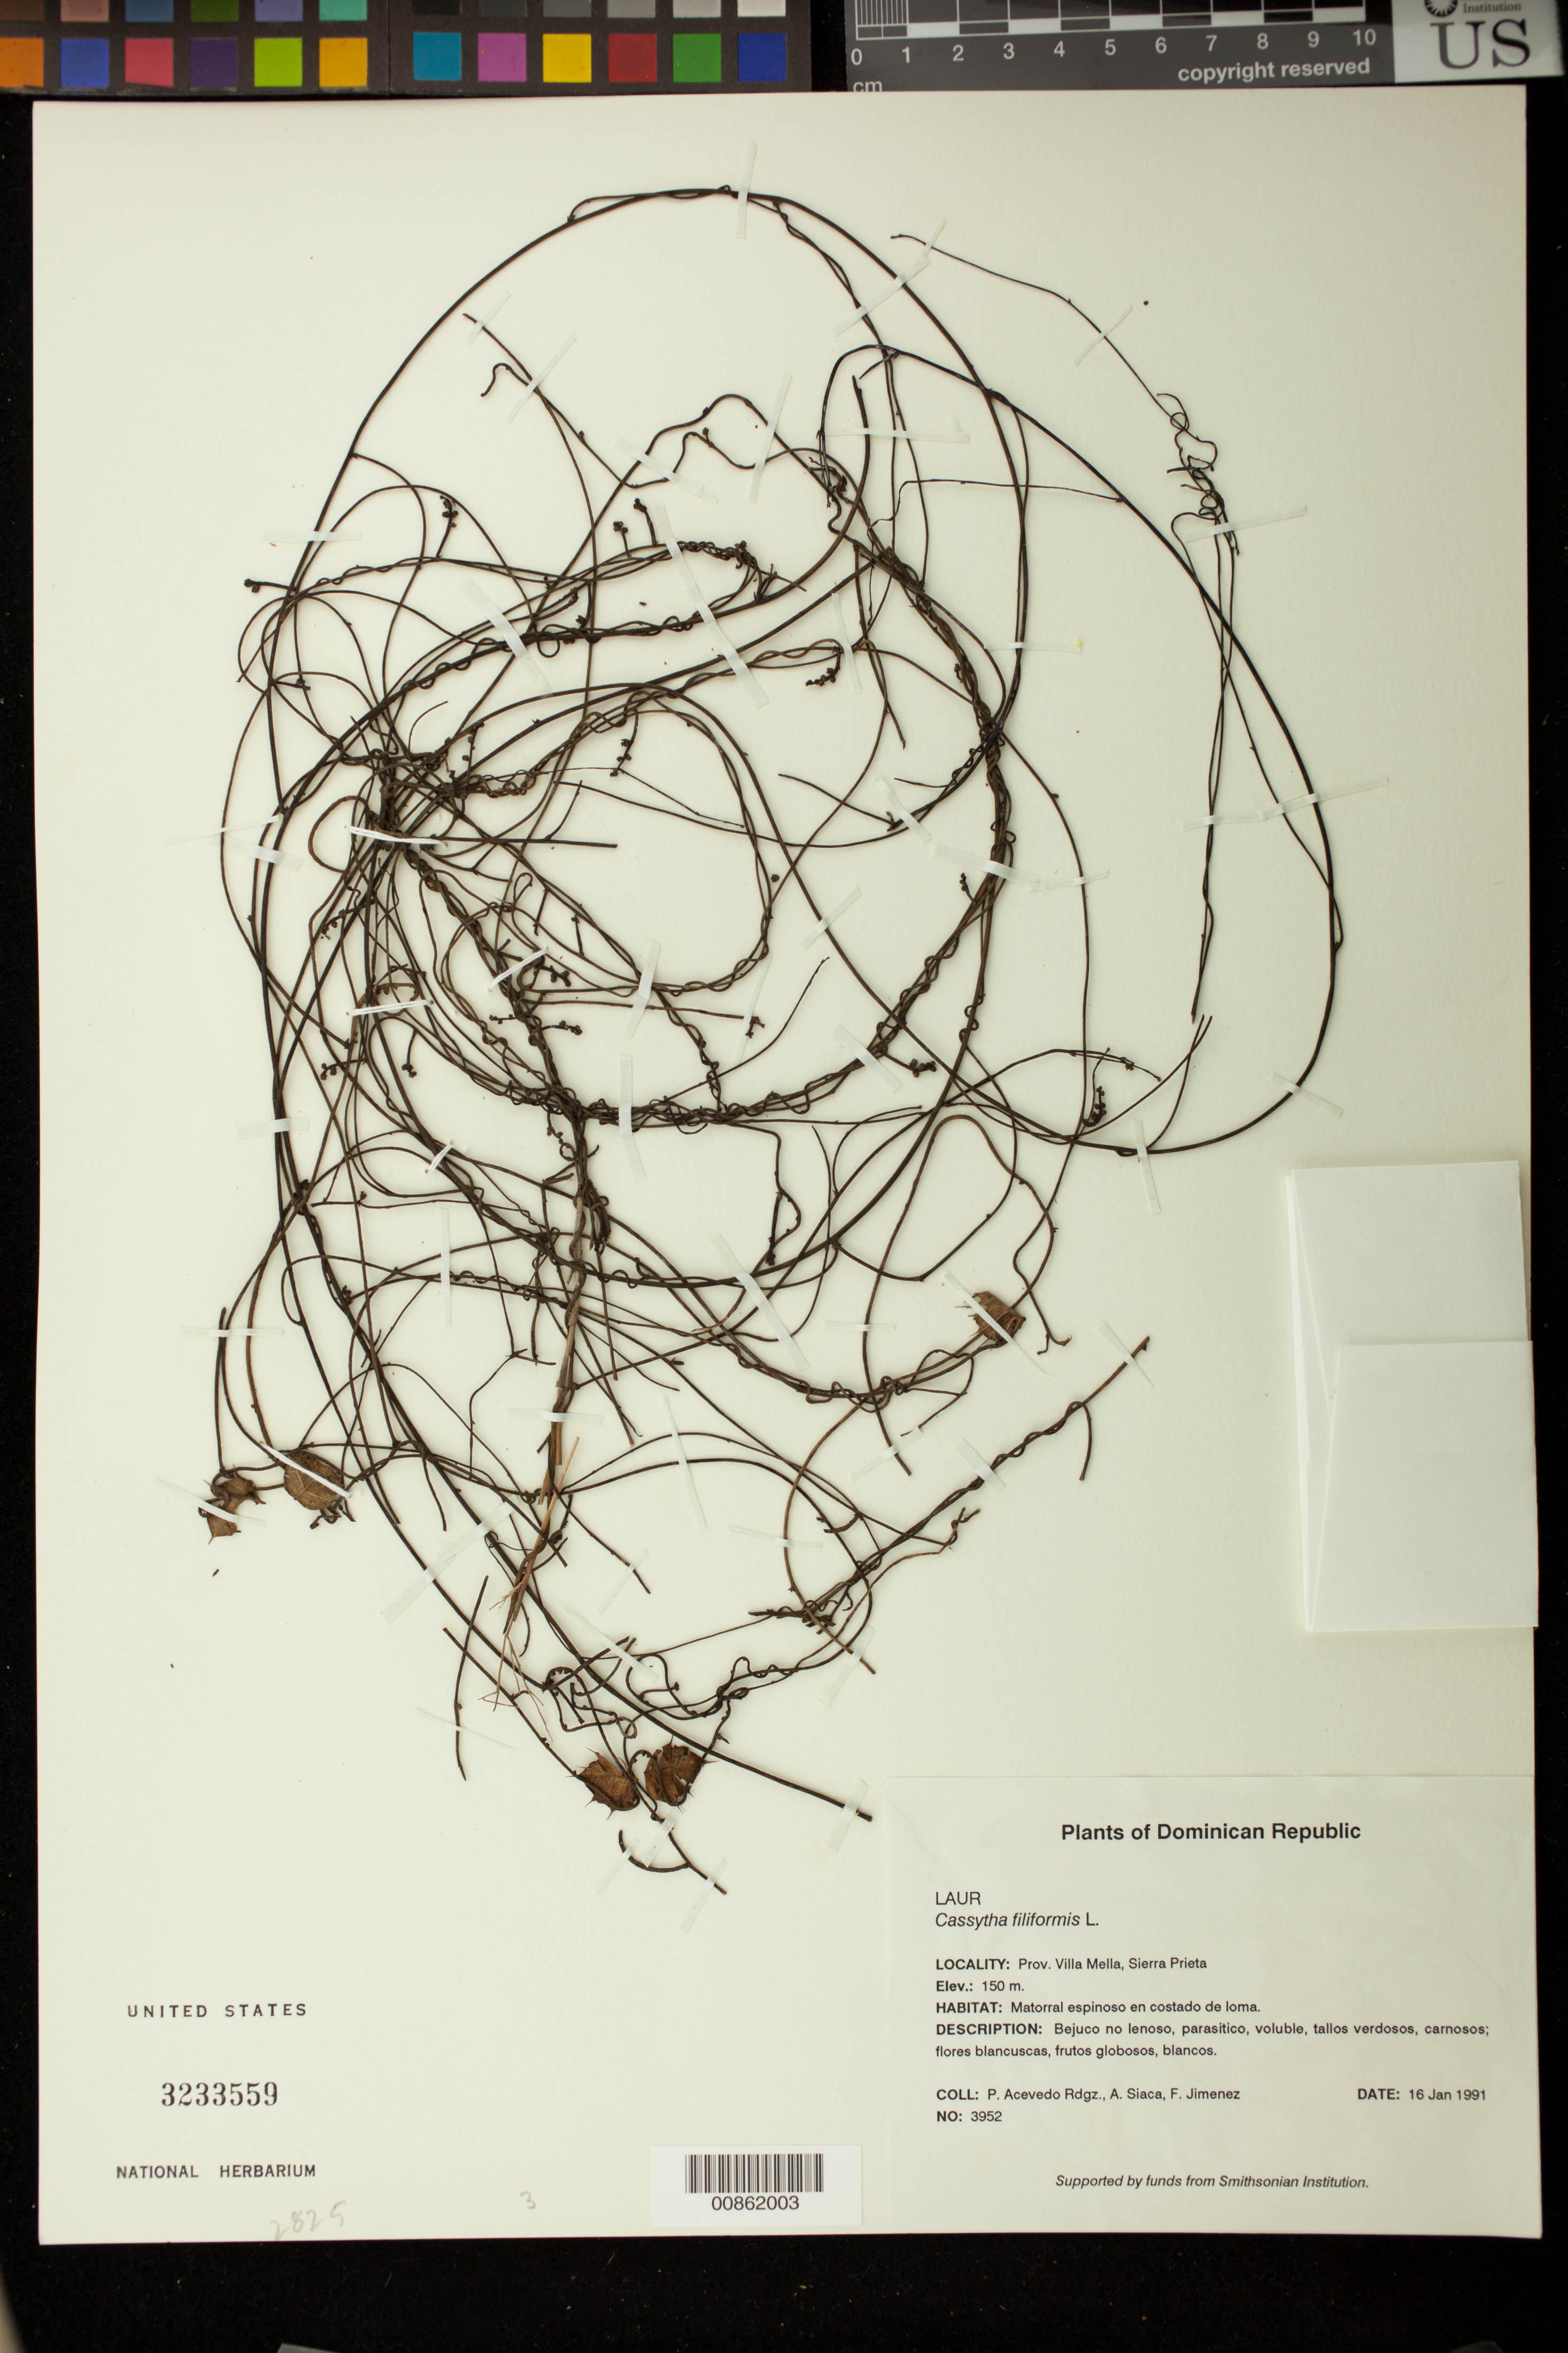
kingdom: Plantae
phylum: Tracheophyta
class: Magnoliopsida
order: Laurales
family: Lauraceae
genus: Cassytha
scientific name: Cassytha filiformis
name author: L.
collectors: P. Acevedo-Rodr., A. Siaca & F. Jimenez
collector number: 3952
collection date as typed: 16 Jan 1991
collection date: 1991-01-16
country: Dominican Republic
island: Hispaniola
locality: Prov. Villa Mella, Sierra Prieta.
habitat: Matorral espinoso en costado de loma.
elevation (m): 150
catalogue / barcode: US 3233559